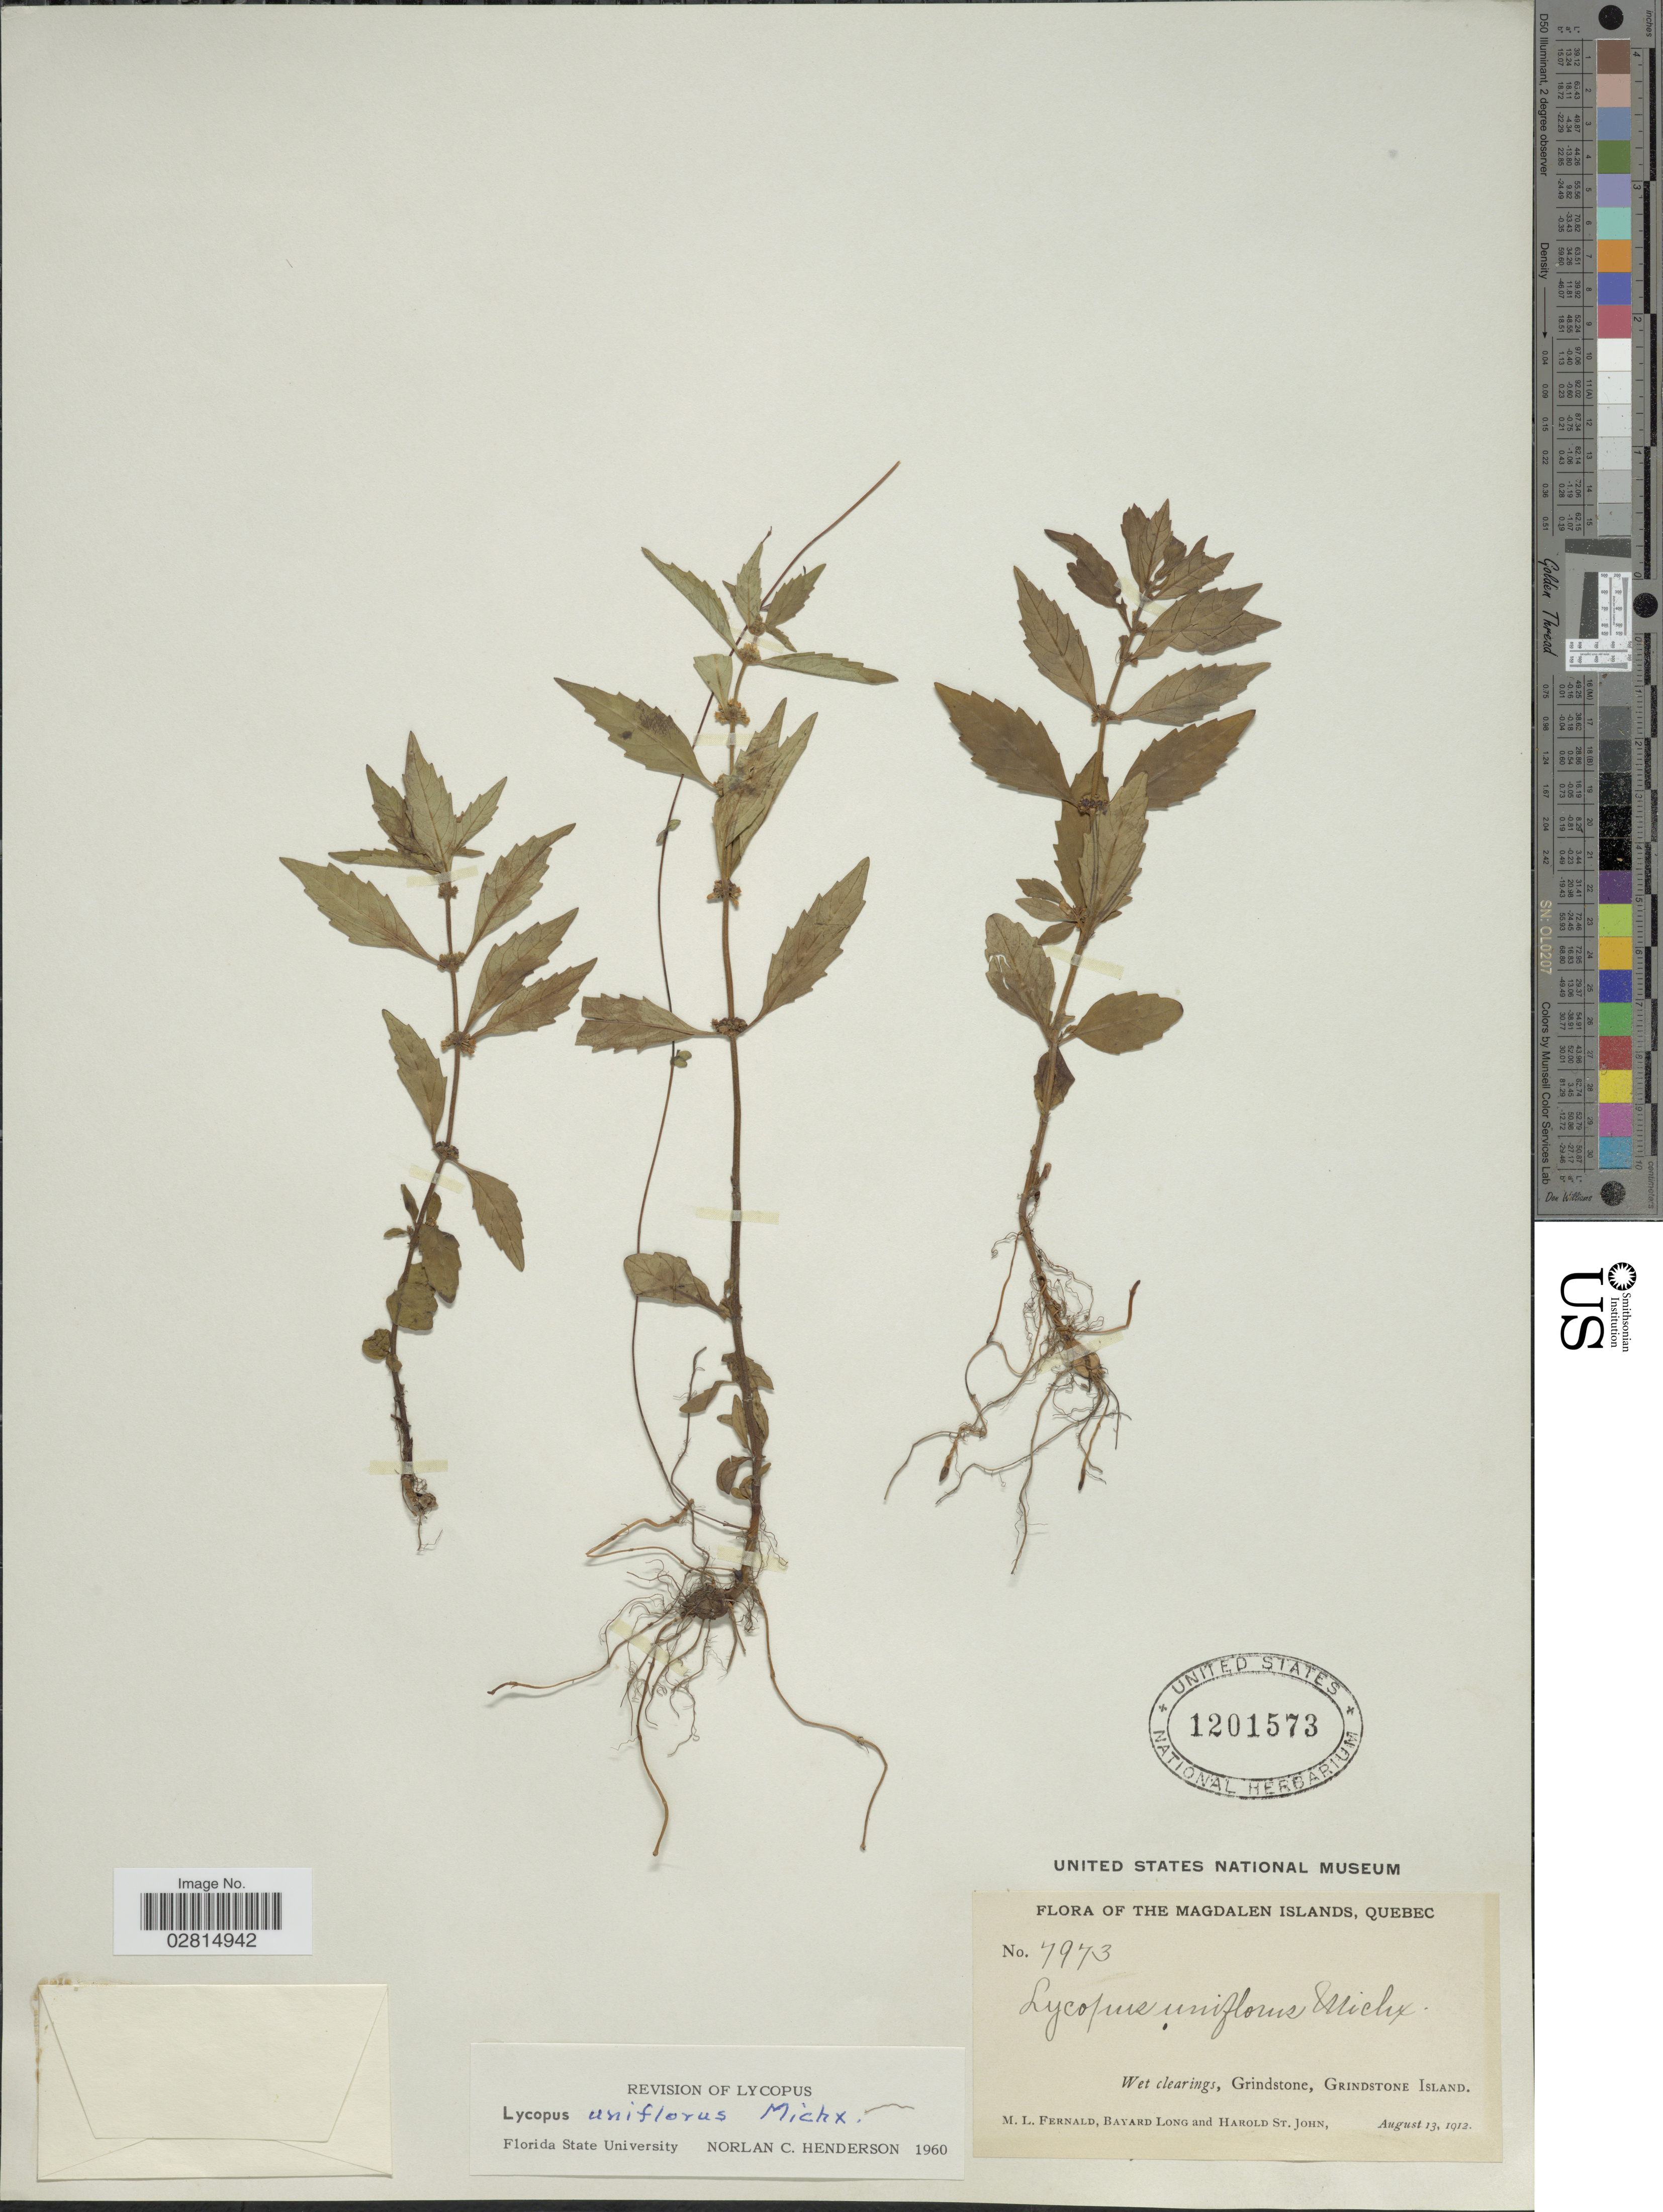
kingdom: Plantae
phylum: Tracheophyta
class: Magnoliopsida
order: Lamiales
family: Lamiaceae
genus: Lycopus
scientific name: Lycopus uniflorus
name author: Michx.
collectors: M. L. Fernald, B. Long & H. St. John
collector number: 7973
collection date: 1912-08-13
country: Canada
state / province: Quebec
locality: Magdalen Islands, Grindstone, Grindstone Island.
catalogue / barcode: US 1201573